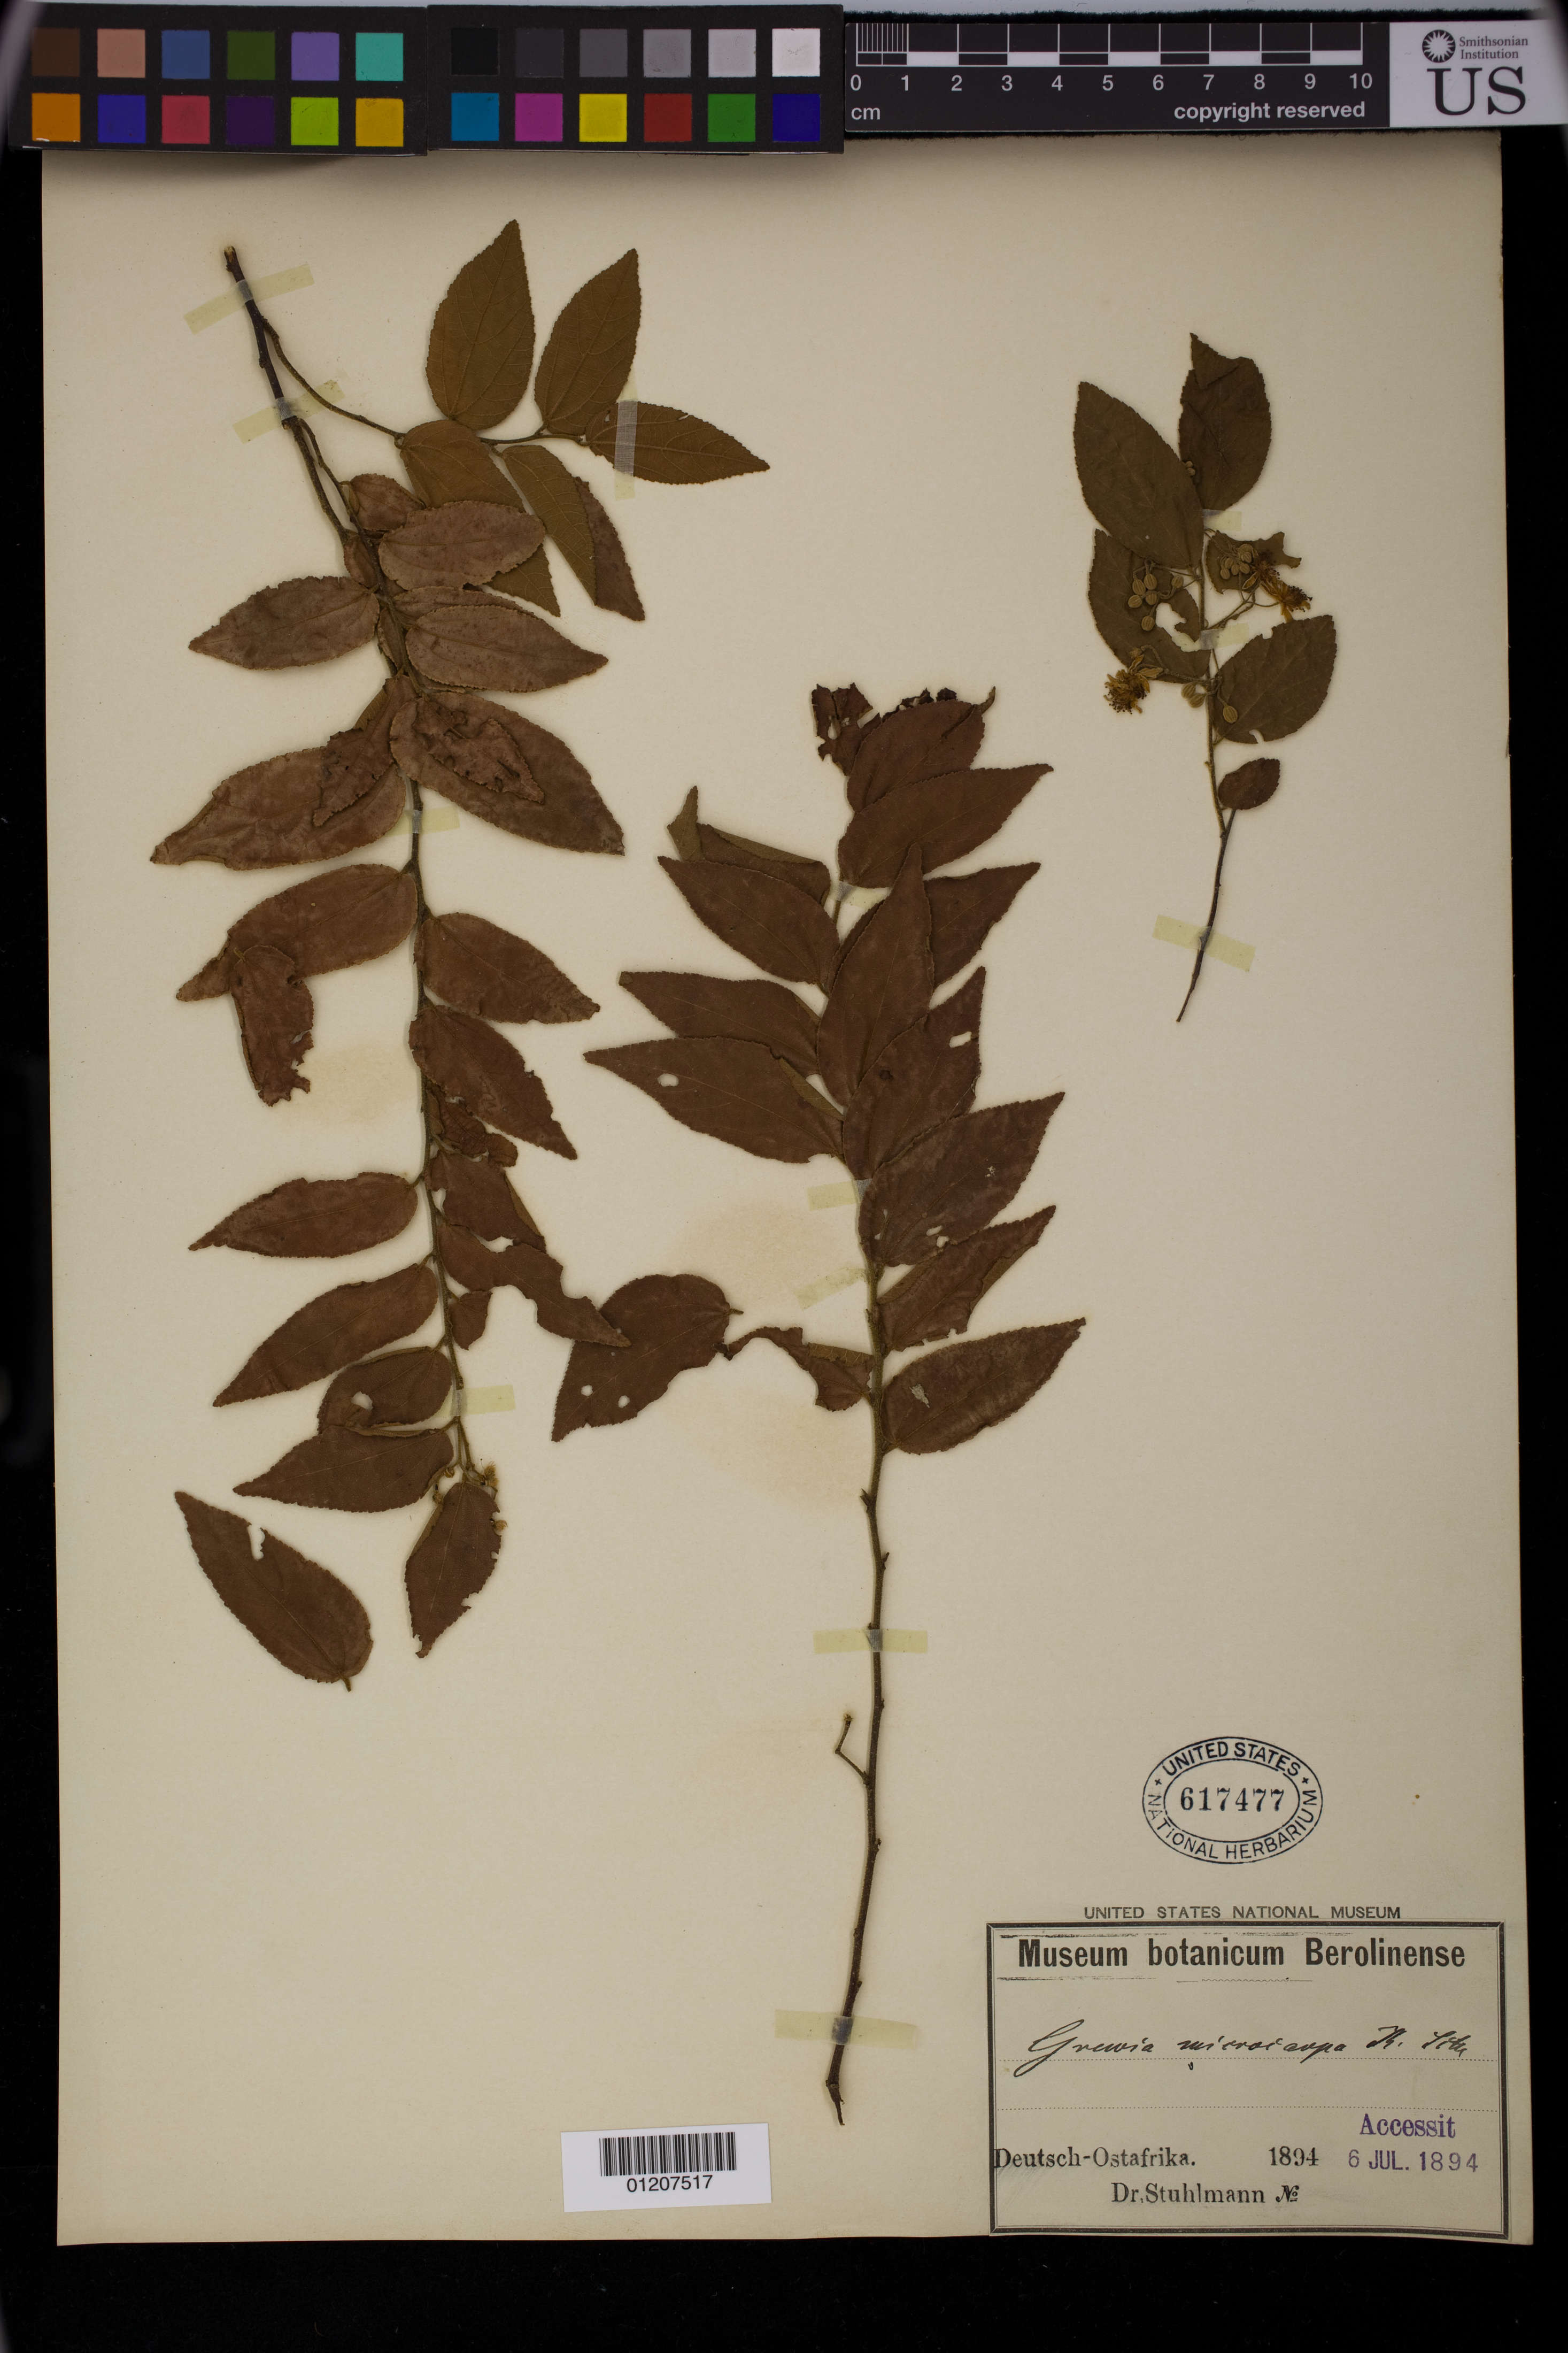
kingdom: Plantae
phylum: Tracheophyta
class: Magnoliopsida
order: Malvales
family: Malvaceae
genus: Grewia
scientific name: Grewia microcarpa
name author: K. Schum.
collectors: F. L. Stuhlmann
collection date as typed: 06 Jul 1894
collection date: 1894-07-06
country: Tanzania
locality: "Deutsch-Ostofrika"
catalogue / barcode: US 617477